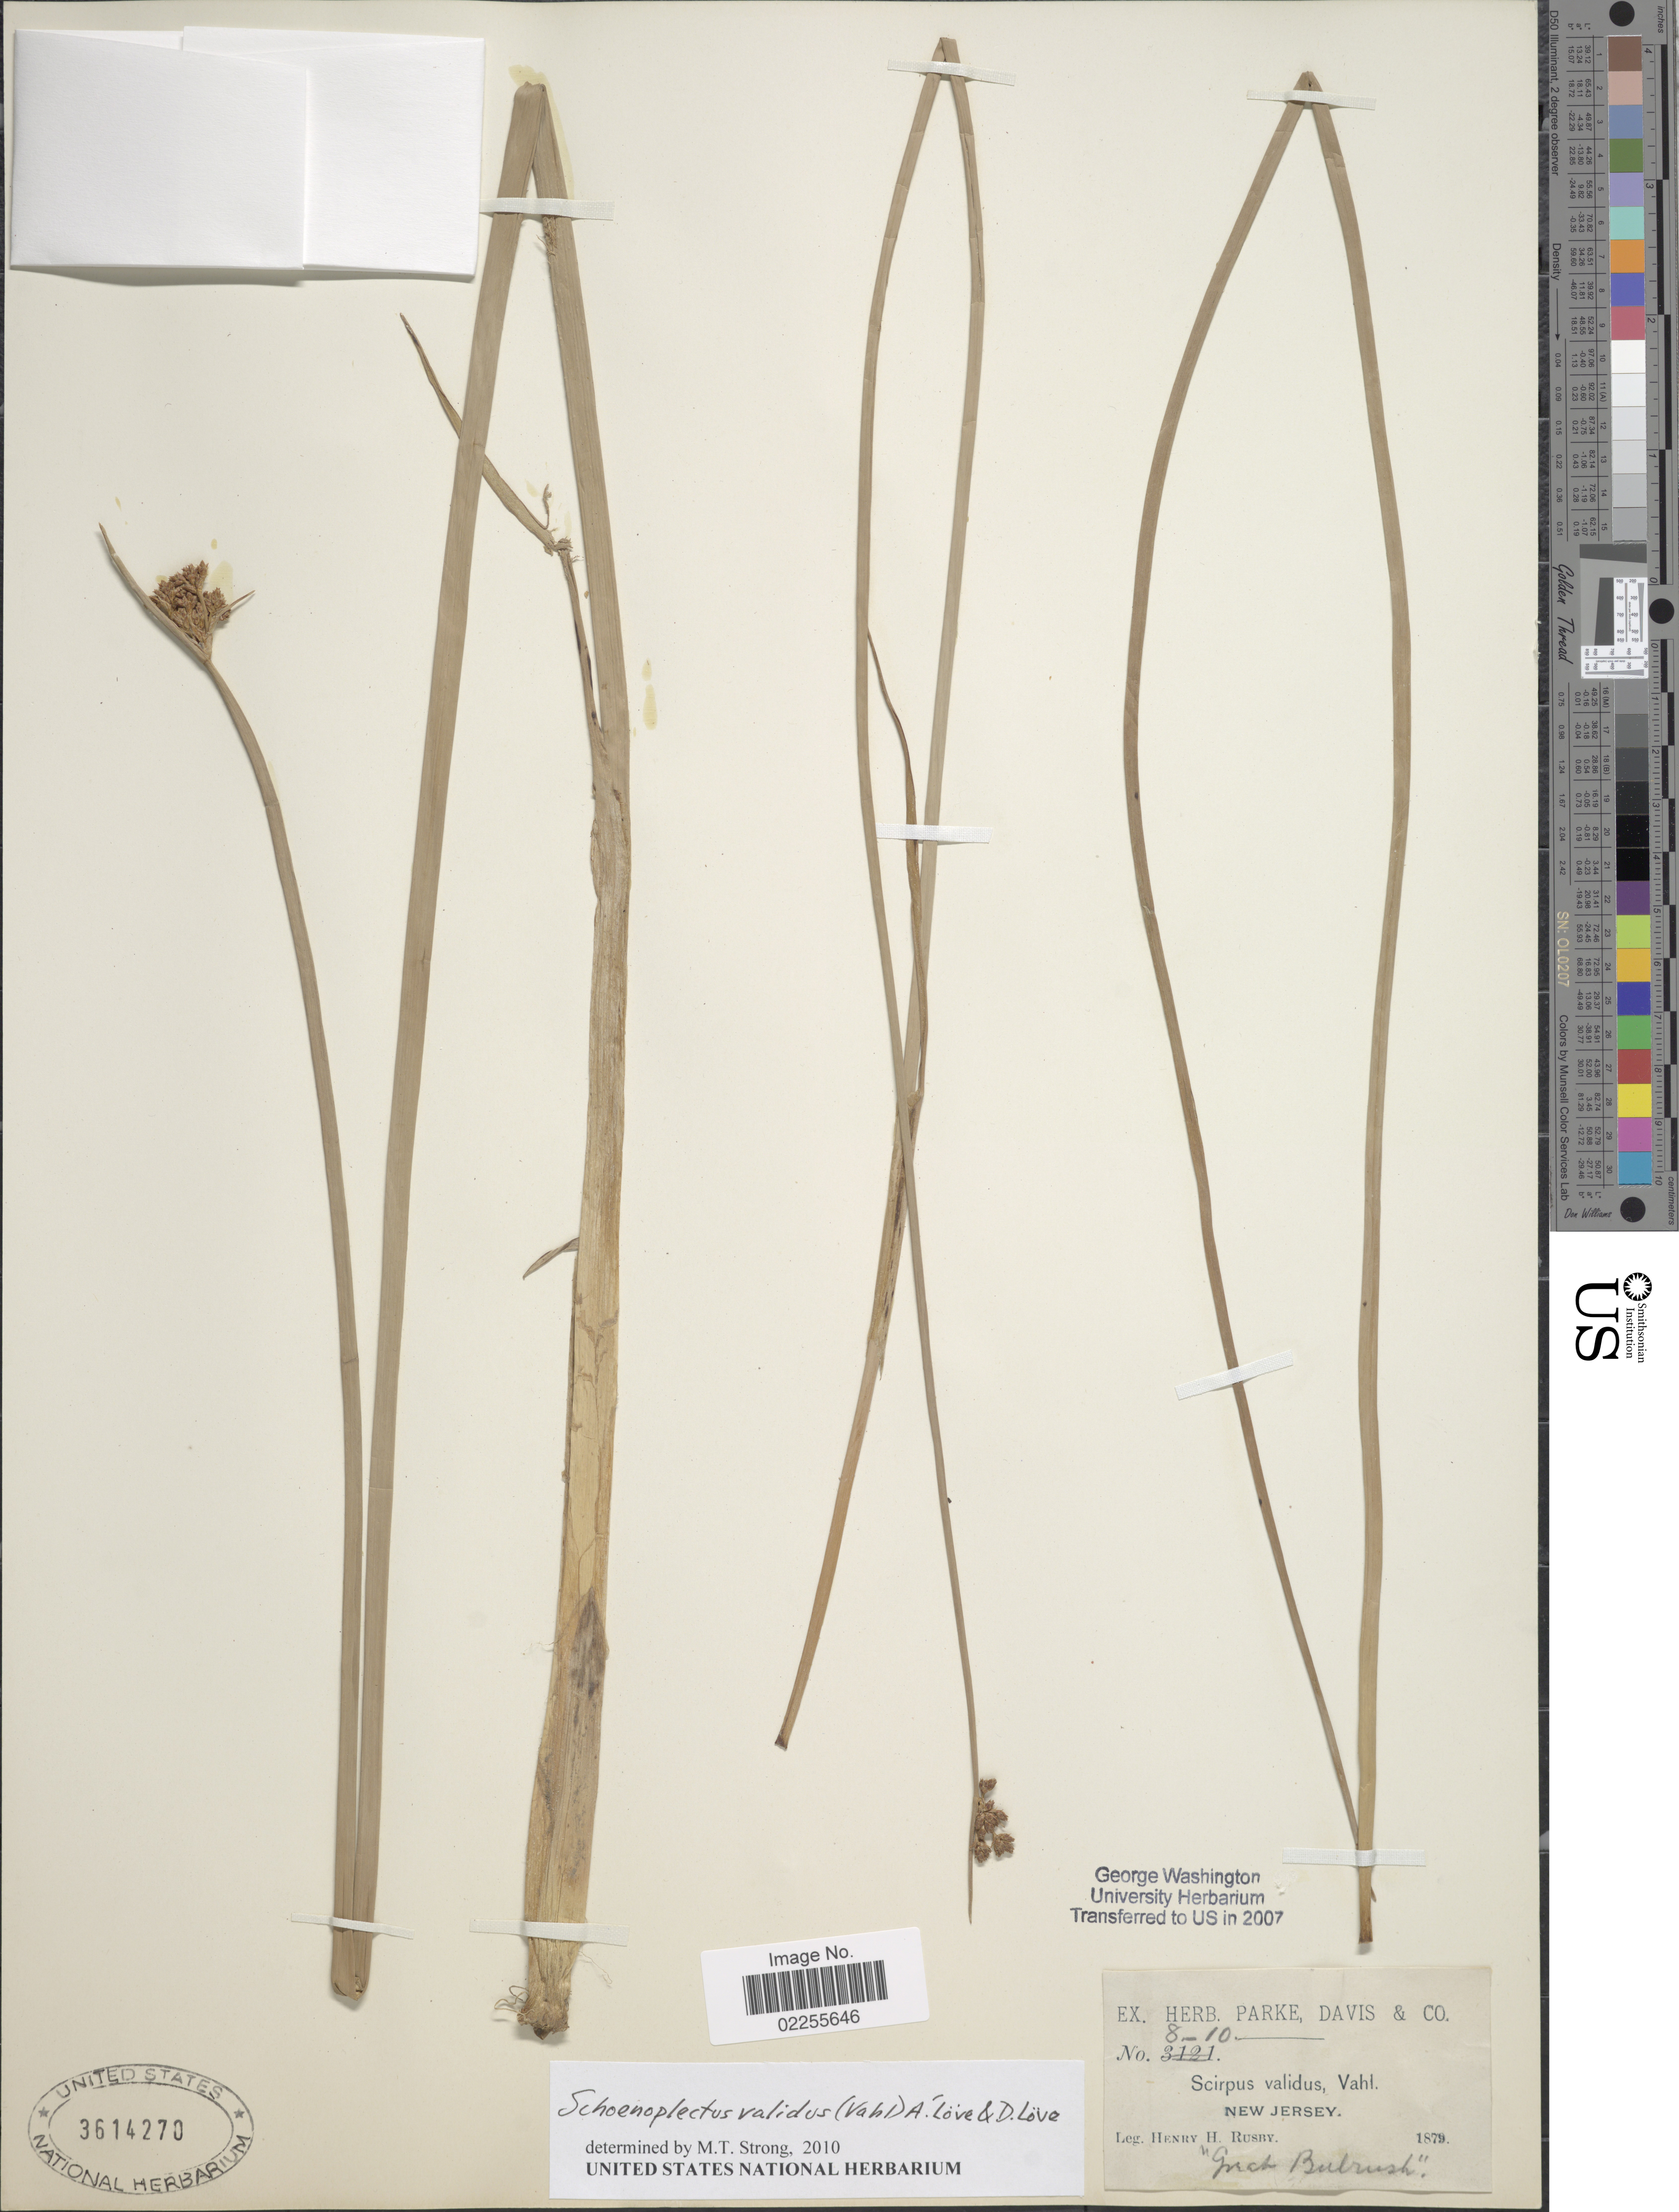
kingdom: Plantae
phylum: Tracheophyta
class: Liliopsida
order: Poales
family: Cyperaceae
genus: Schoenoplectus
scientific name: Schoenoplectus tabernaemontani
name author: (C.C. Gmel.) Palla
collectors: H. H. Rusby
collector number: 8-10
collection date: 1879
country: United States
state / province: New Jersey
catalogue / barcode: US 3614270